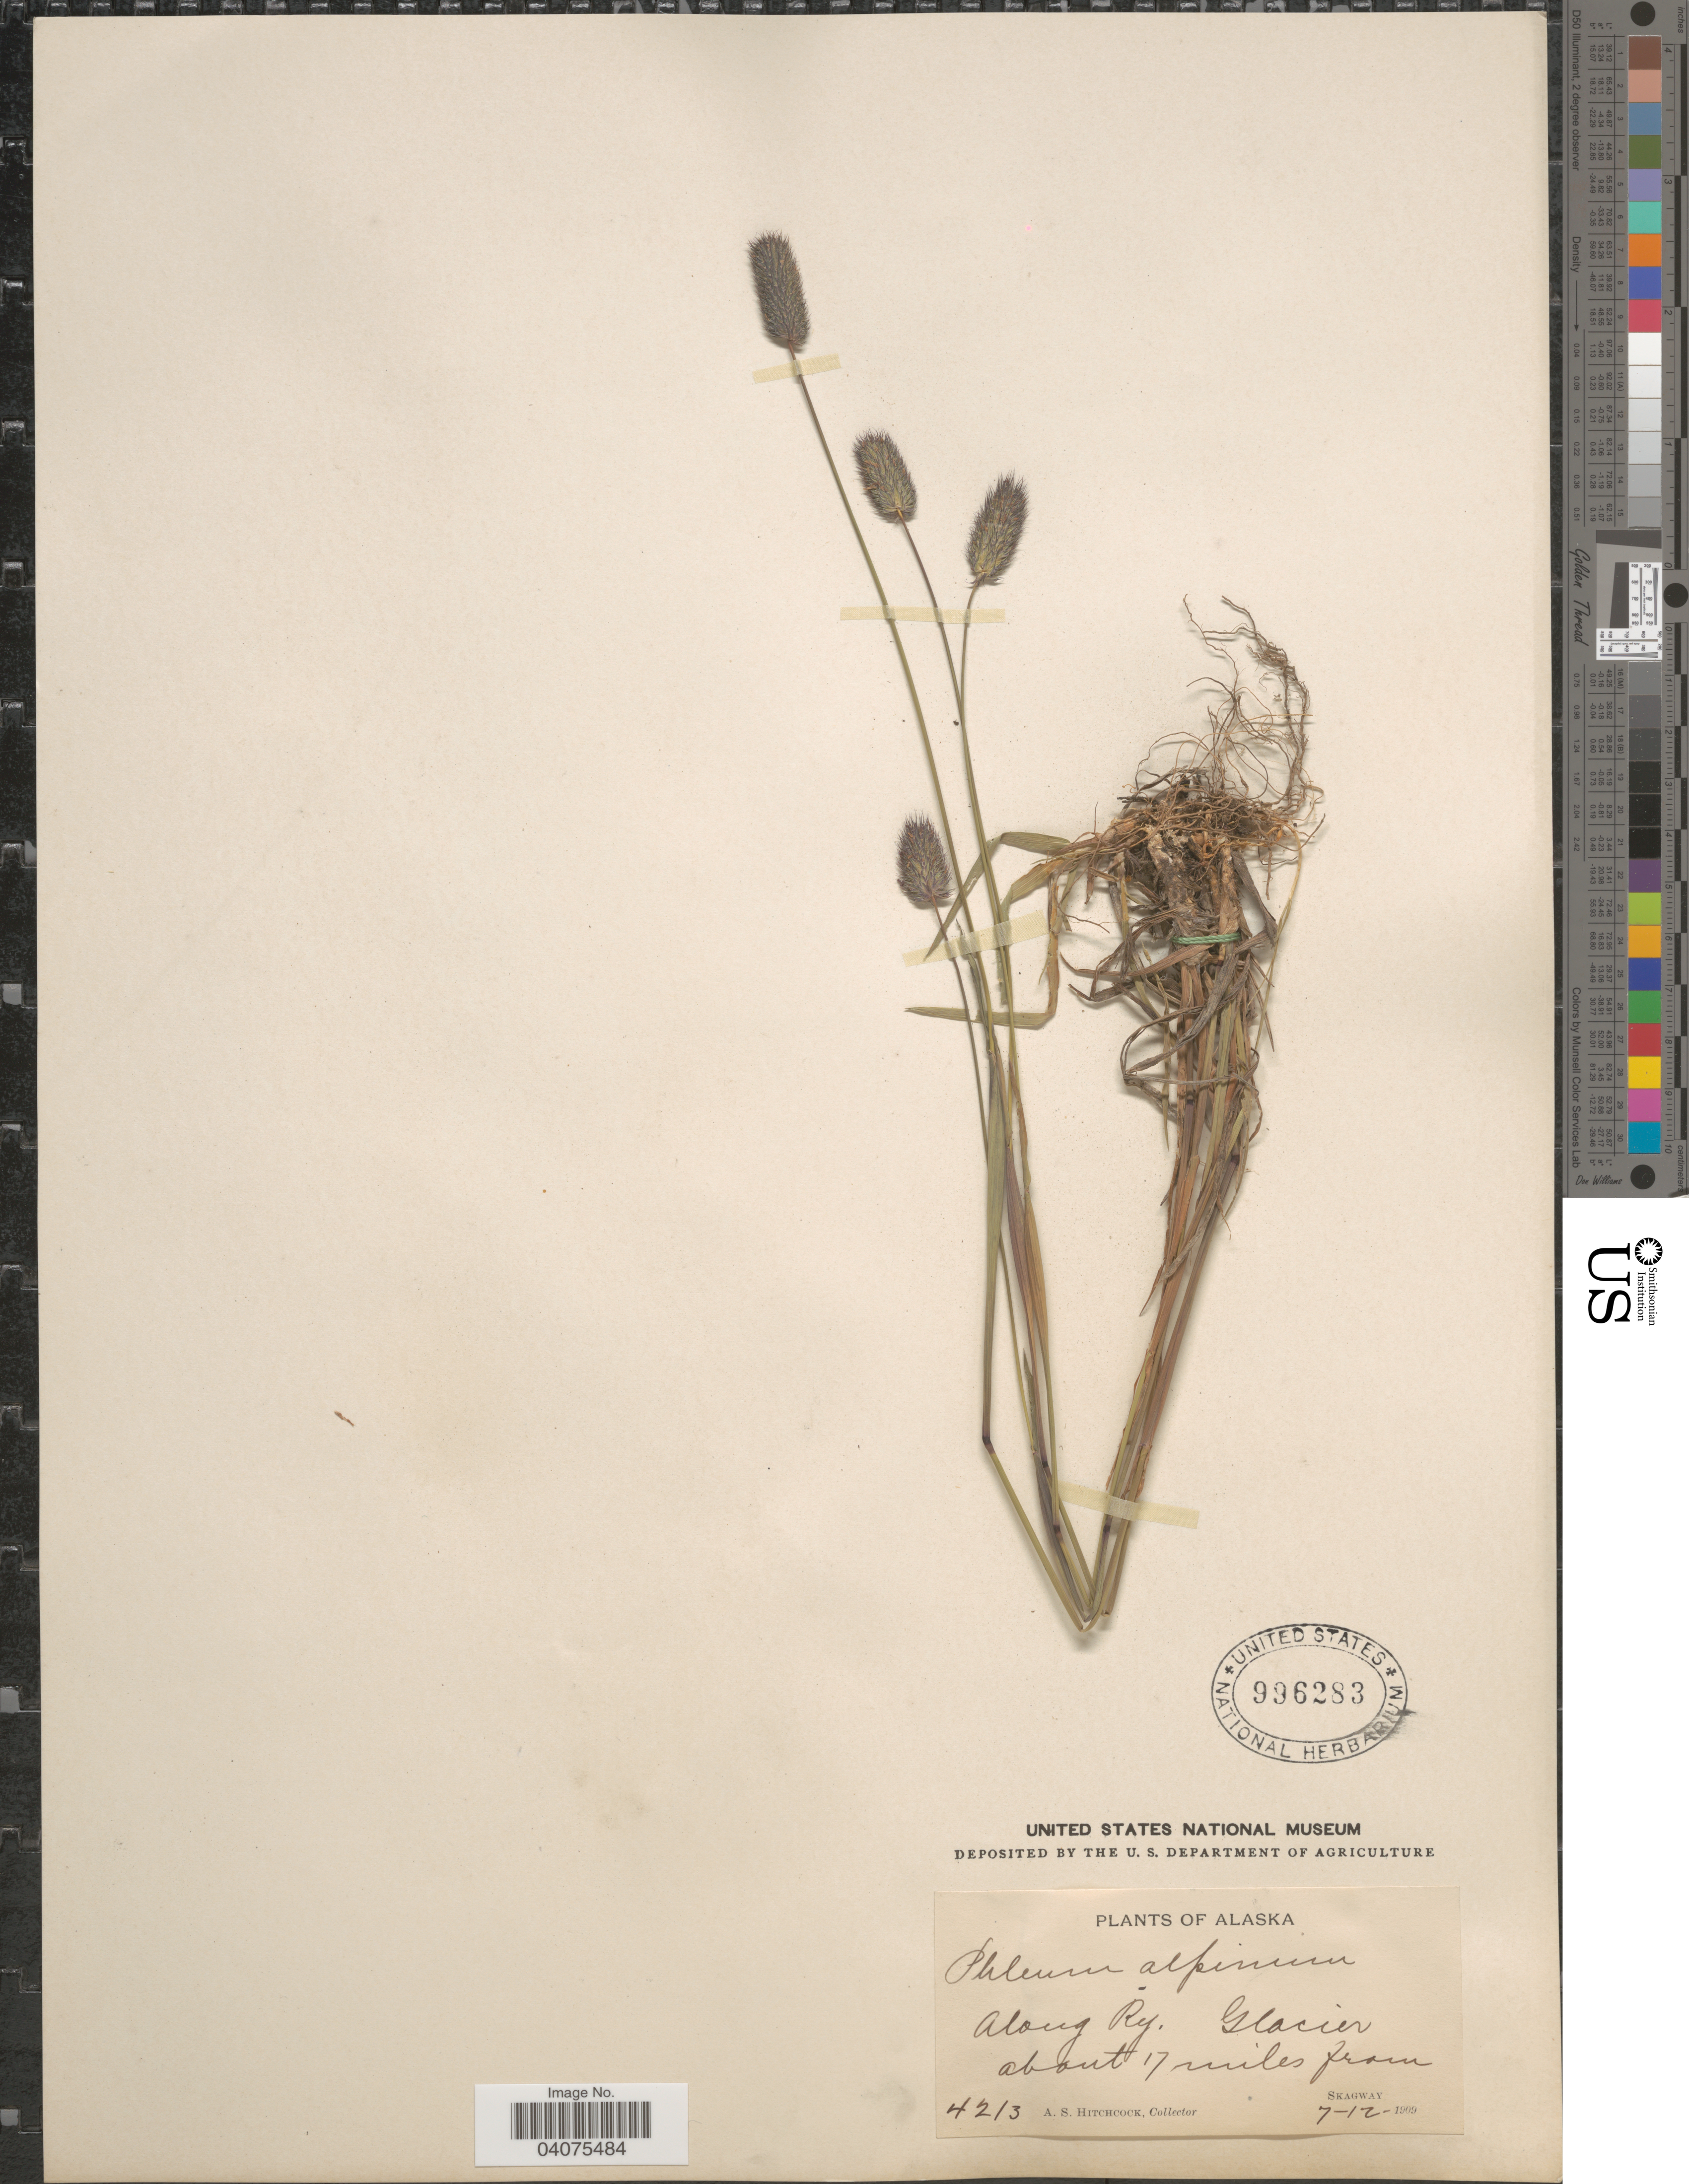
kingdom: Plantae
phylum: Tracheophyta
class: Liliopsida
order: Poales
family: Poaceae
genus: Phleum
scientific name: Phleum alpinum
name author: L.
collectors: A. S. Hitchcock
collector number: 4213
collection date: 1909-12-07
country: United States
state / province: Alaska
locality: Along Ry. Glacier about 17 miles from Skagway.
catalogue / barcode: US 996283